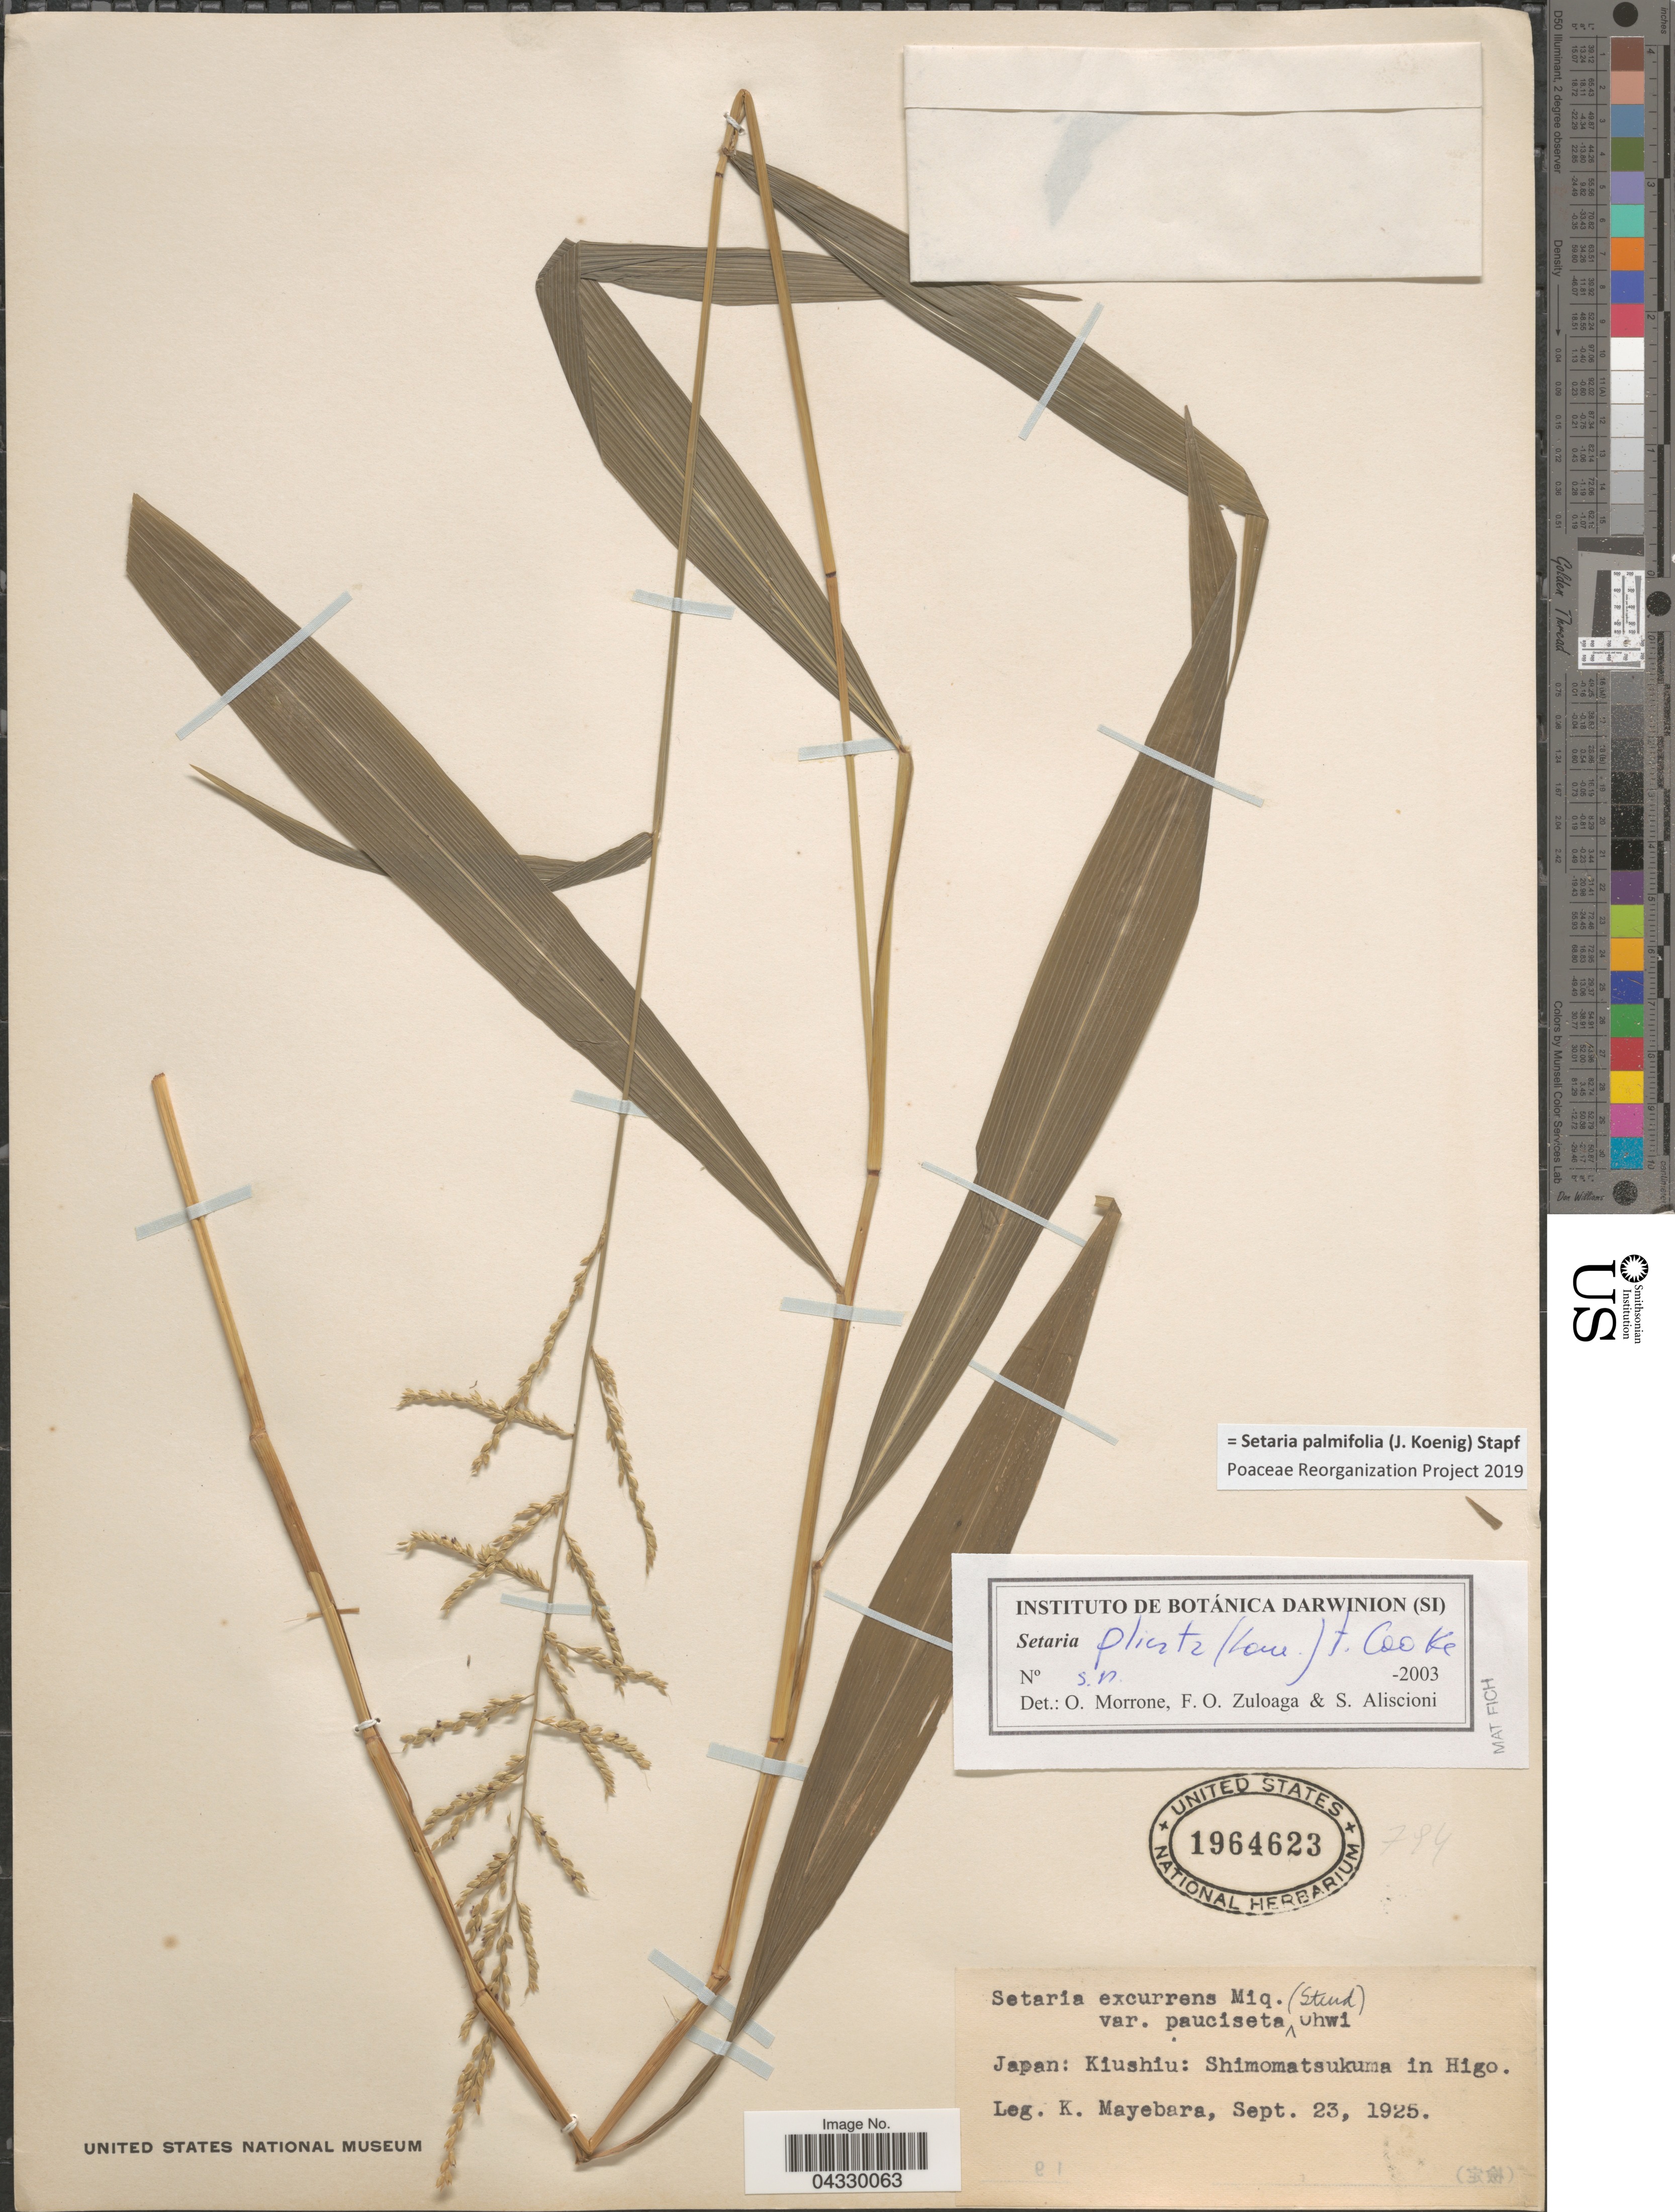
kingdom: Plantae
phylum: Tracheophyta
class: Liliopsida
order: Poales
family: Poaceae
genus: Setaria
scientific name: Setaria palmifolia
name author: (J. Koenig) Stapf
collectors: K. Mayebara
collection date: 1925-09-23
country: Japan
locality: Kiushiu: Shimomatsukuma in Higo.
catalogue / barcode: US 1964623